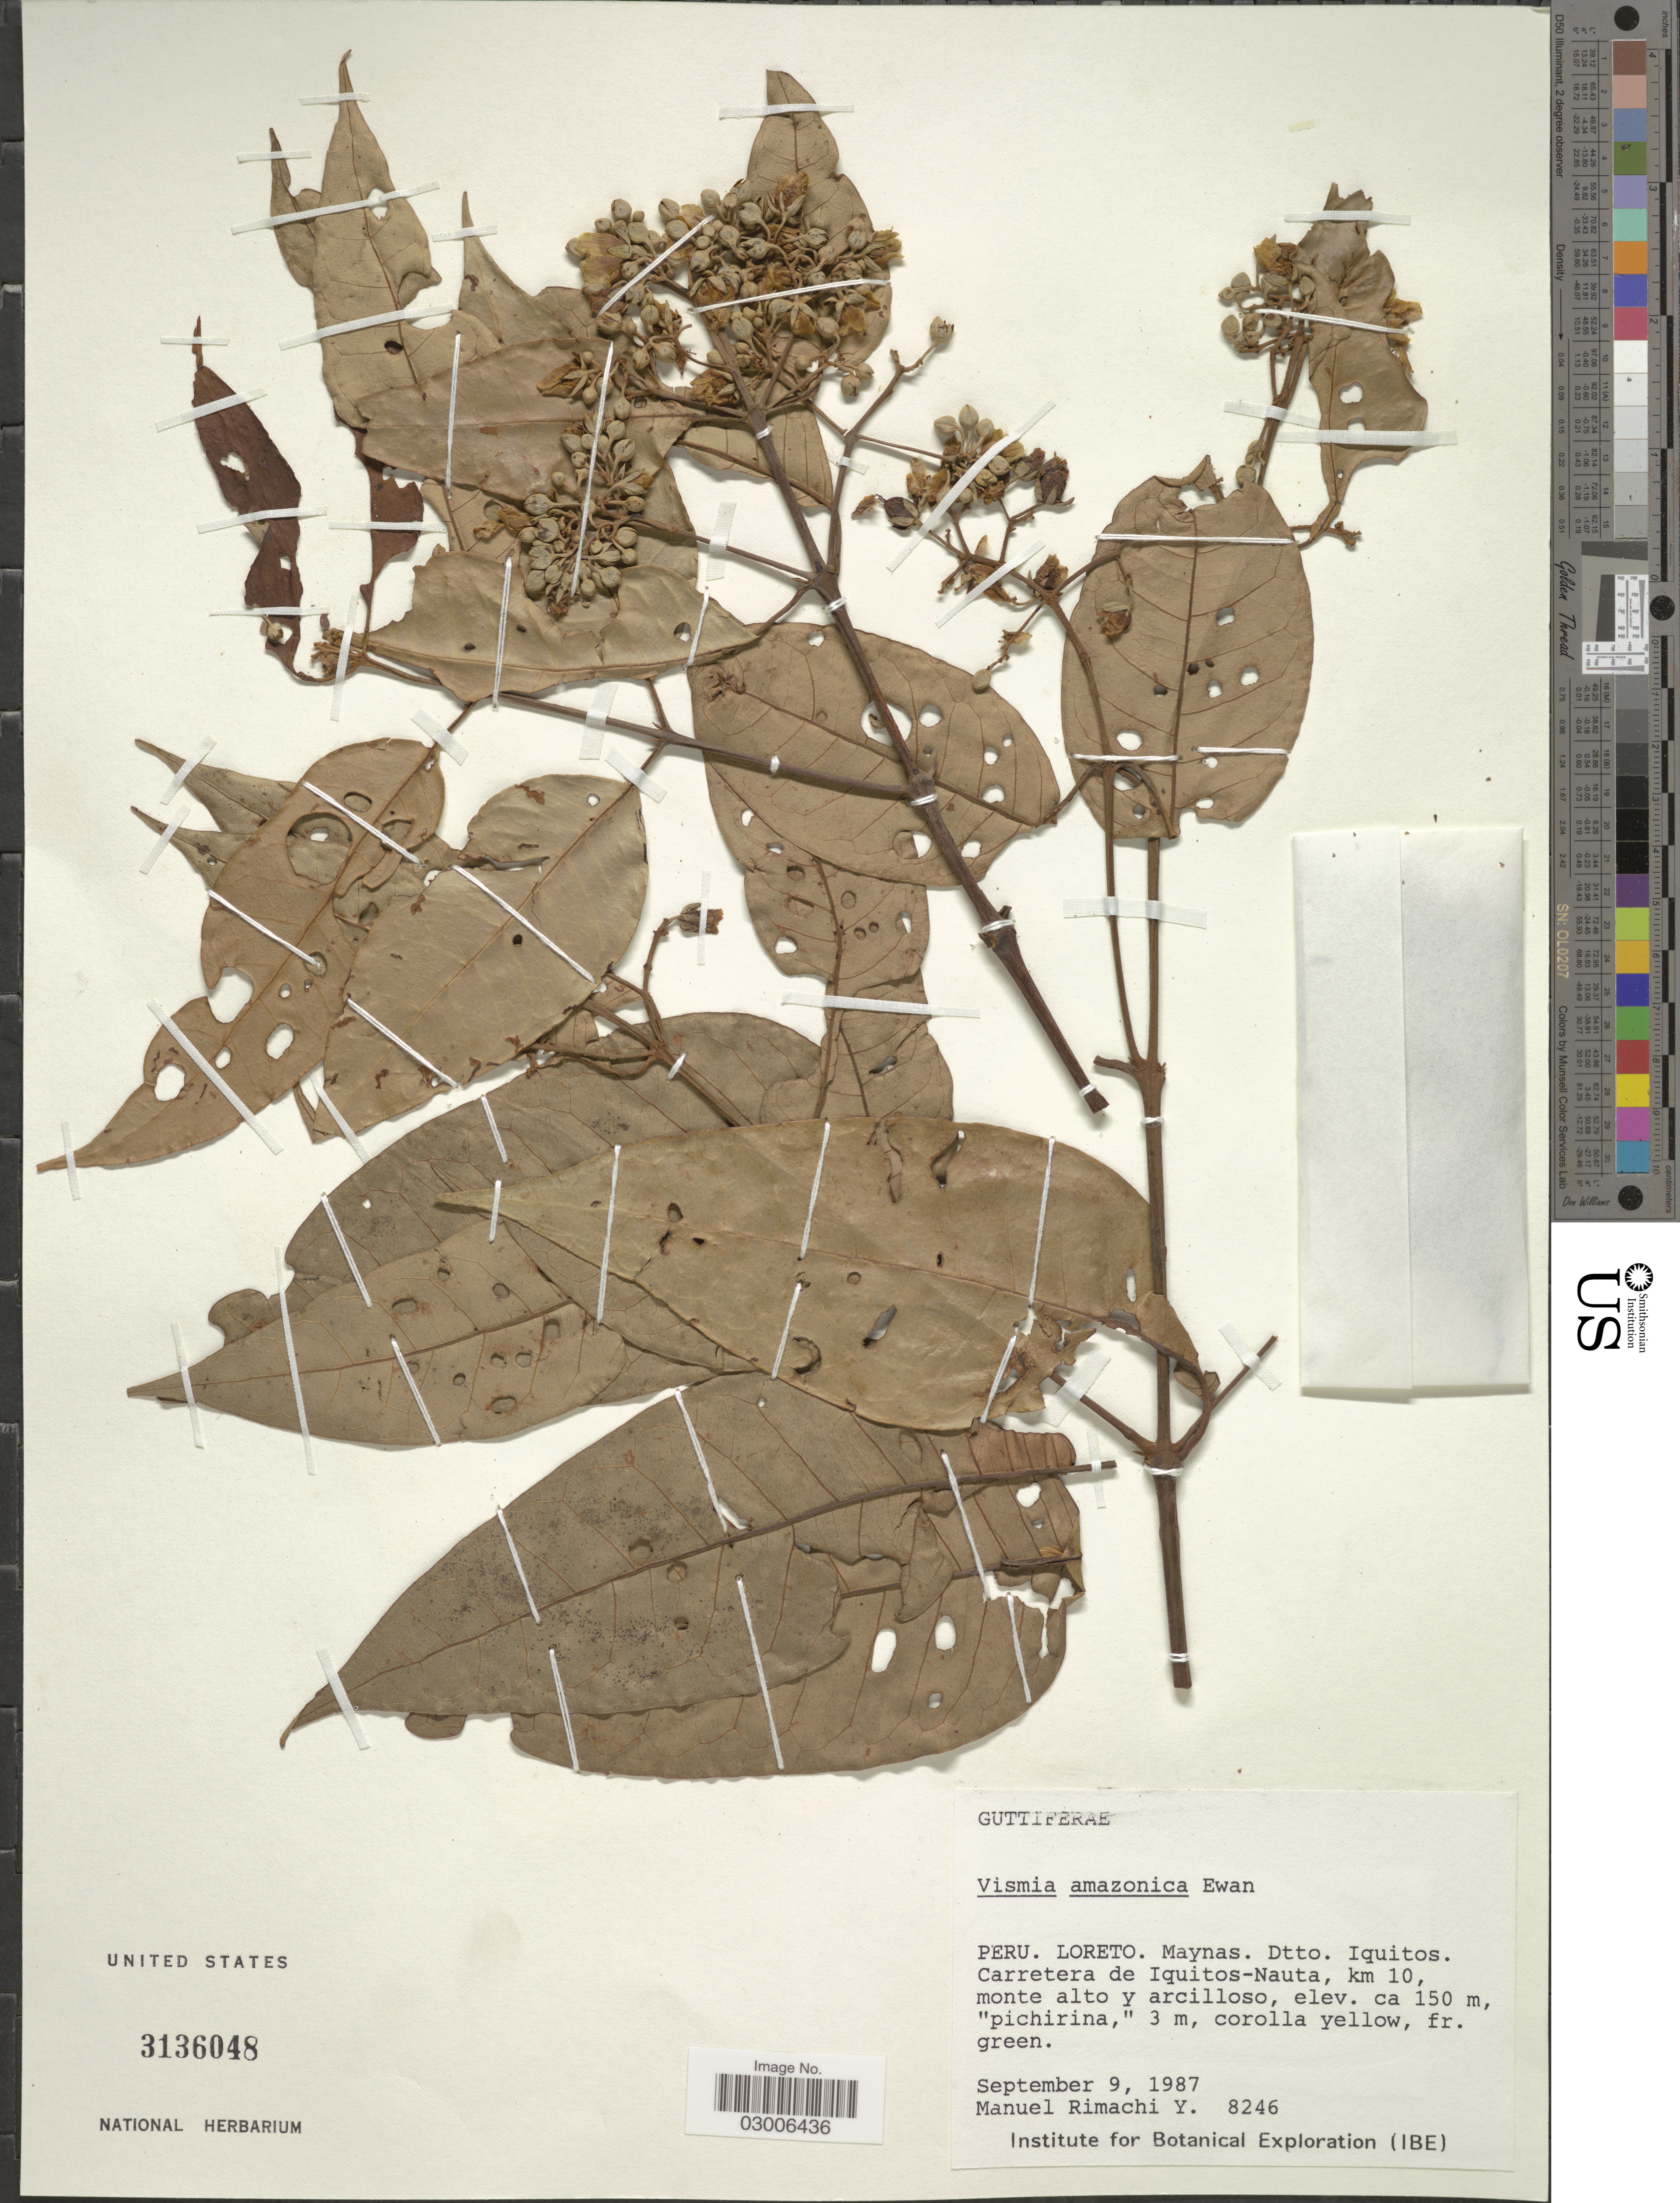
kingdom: Plantae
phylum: Tracheophyta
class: Magnoliopsida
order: Malpighiales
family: Hypericaceae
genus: Vismia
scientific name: Vismia amazonica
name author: Ewan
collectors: M. Rimachi Y.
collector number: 8246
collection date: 1987-09-09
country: Peru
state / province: Loreto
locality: Maynas, Dtto. Iquitos, Carretera de Iquitos-Nauta, km 10.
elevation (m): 150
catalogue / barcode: US 3136048